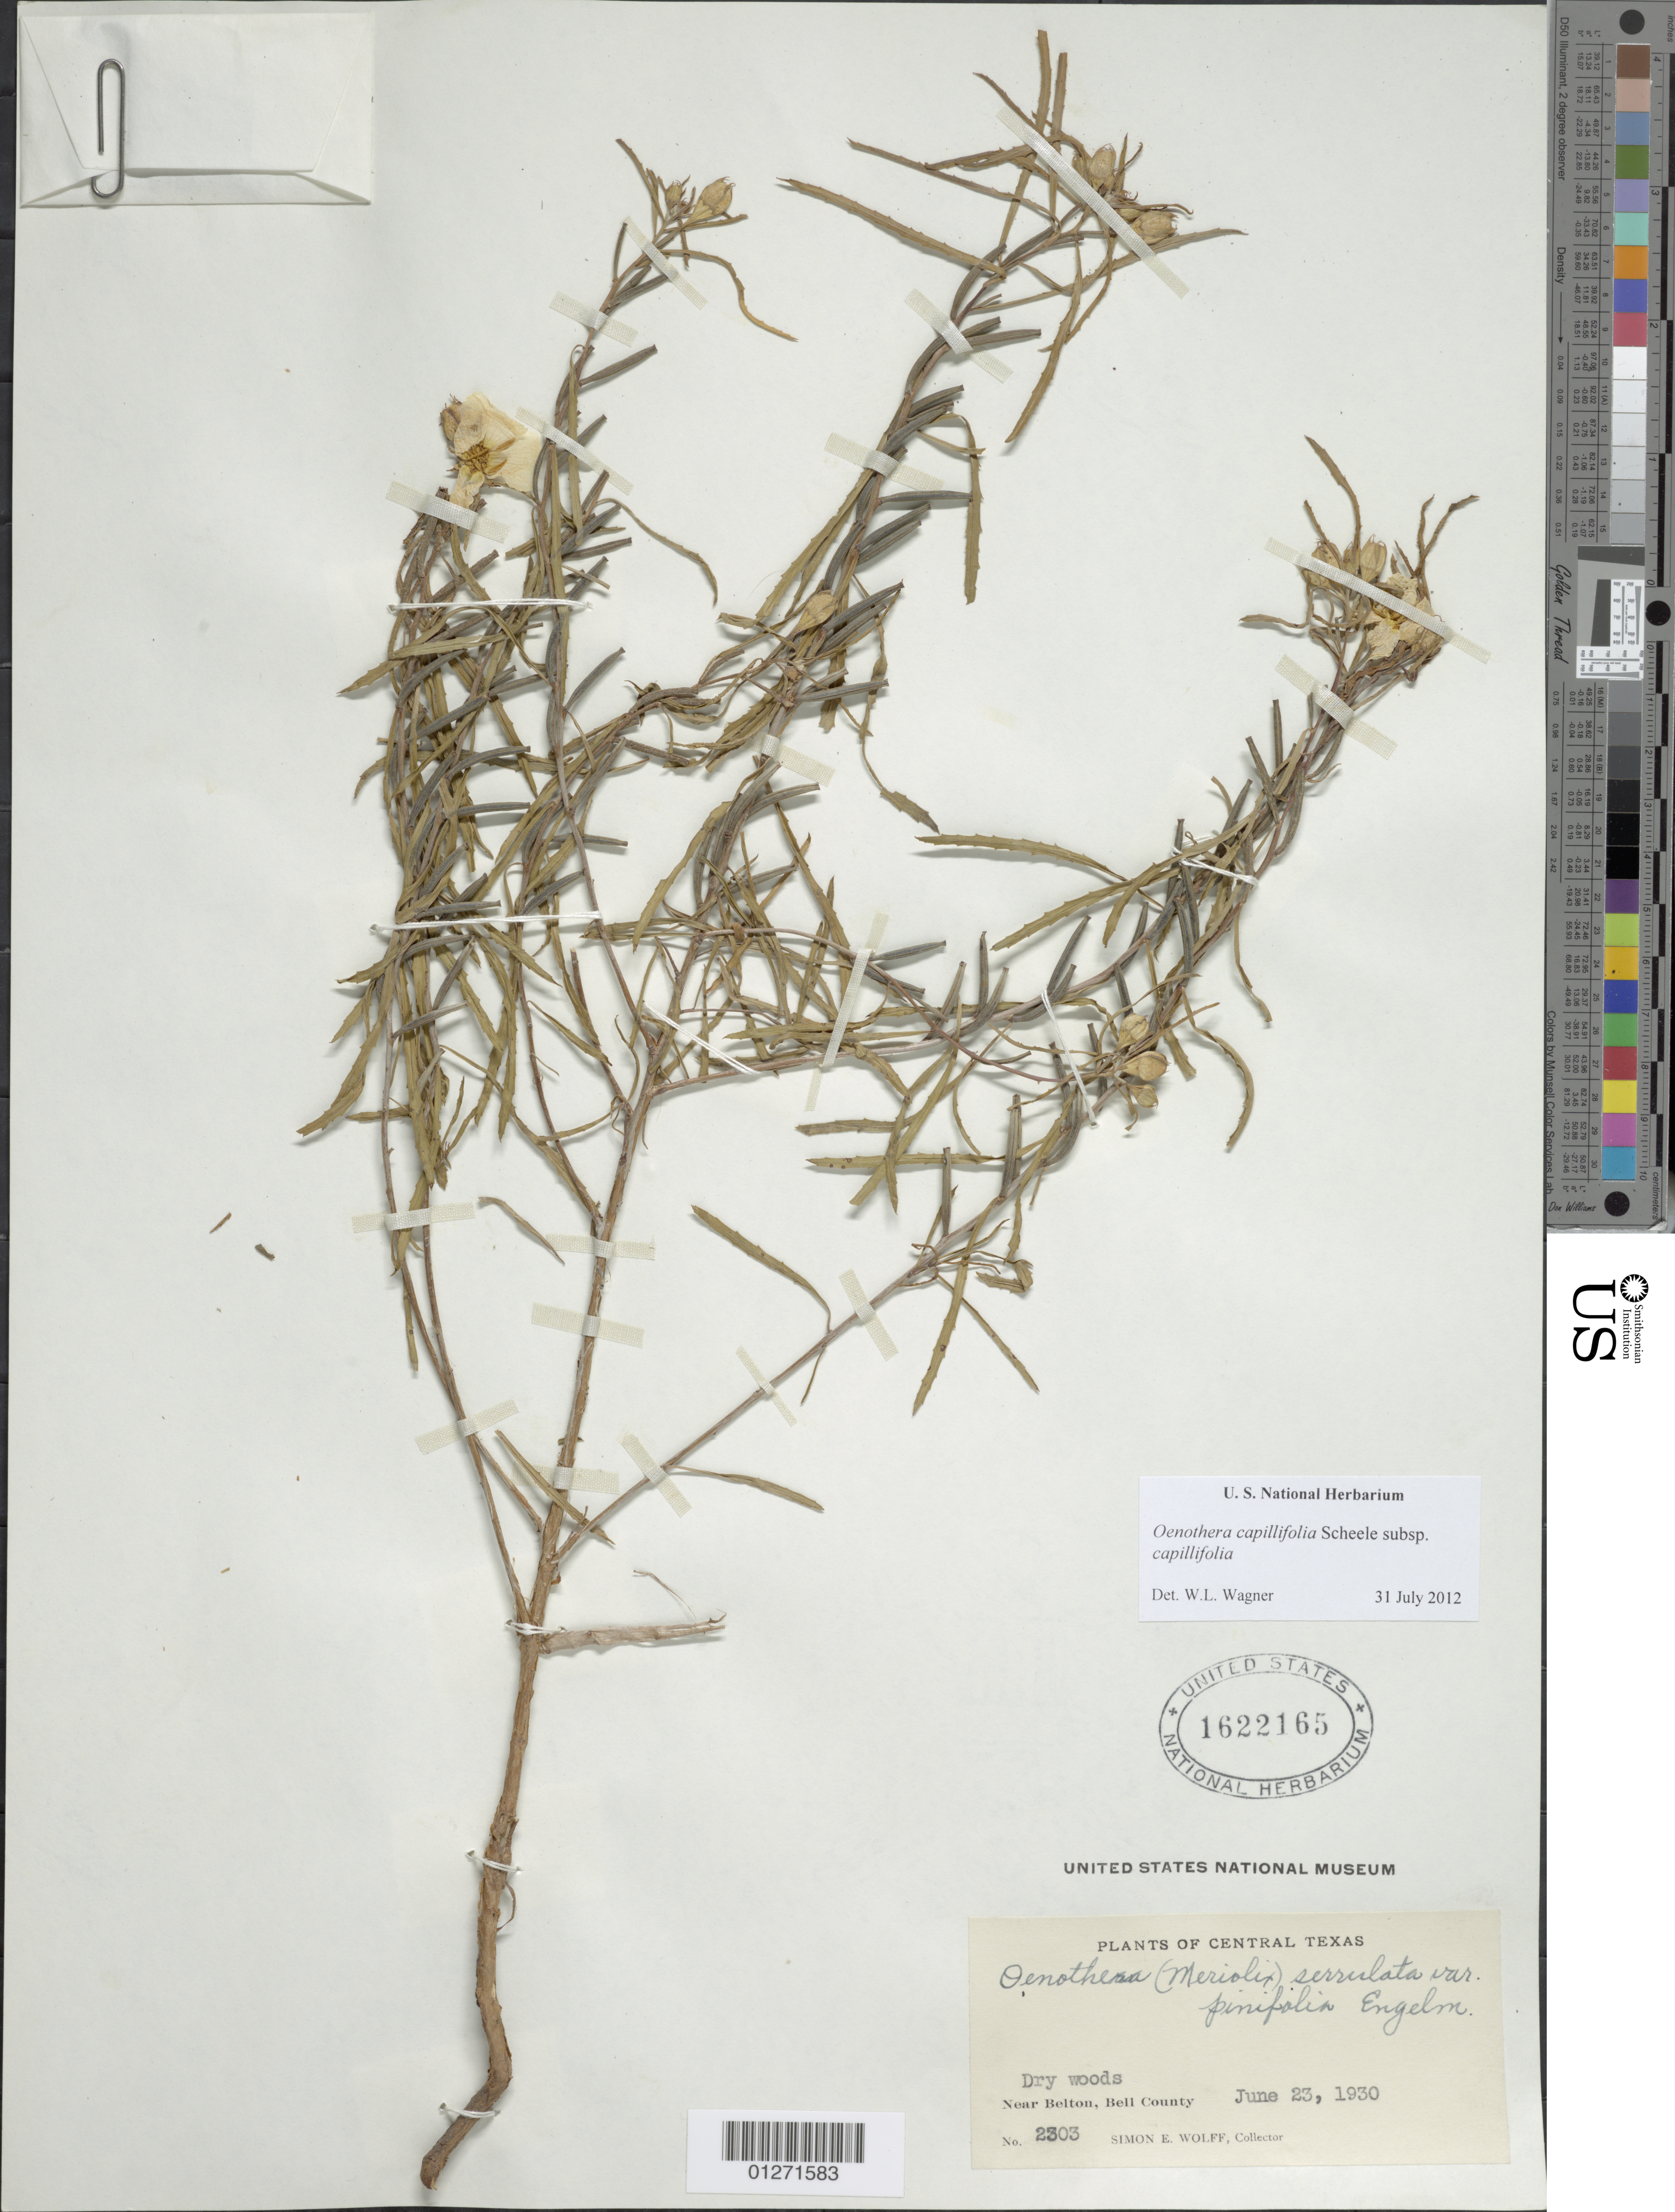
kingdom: Plantae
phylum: Tracheophyta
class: Magnoliopsida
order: Myrtales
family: Onagraceae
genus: Oenothera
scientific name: Oenothera capillifolia subsp. capillifolia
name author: Scheele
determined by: Wagner, W. L., (BOT), Smithsonian Institution - National Museum of Natural History (UNITED STATES)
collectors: S. E. Wolff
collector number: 2303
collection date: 1930-06-23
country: United States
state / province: Texas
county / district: Bell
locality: Near Belton.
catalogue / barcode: US 1622165